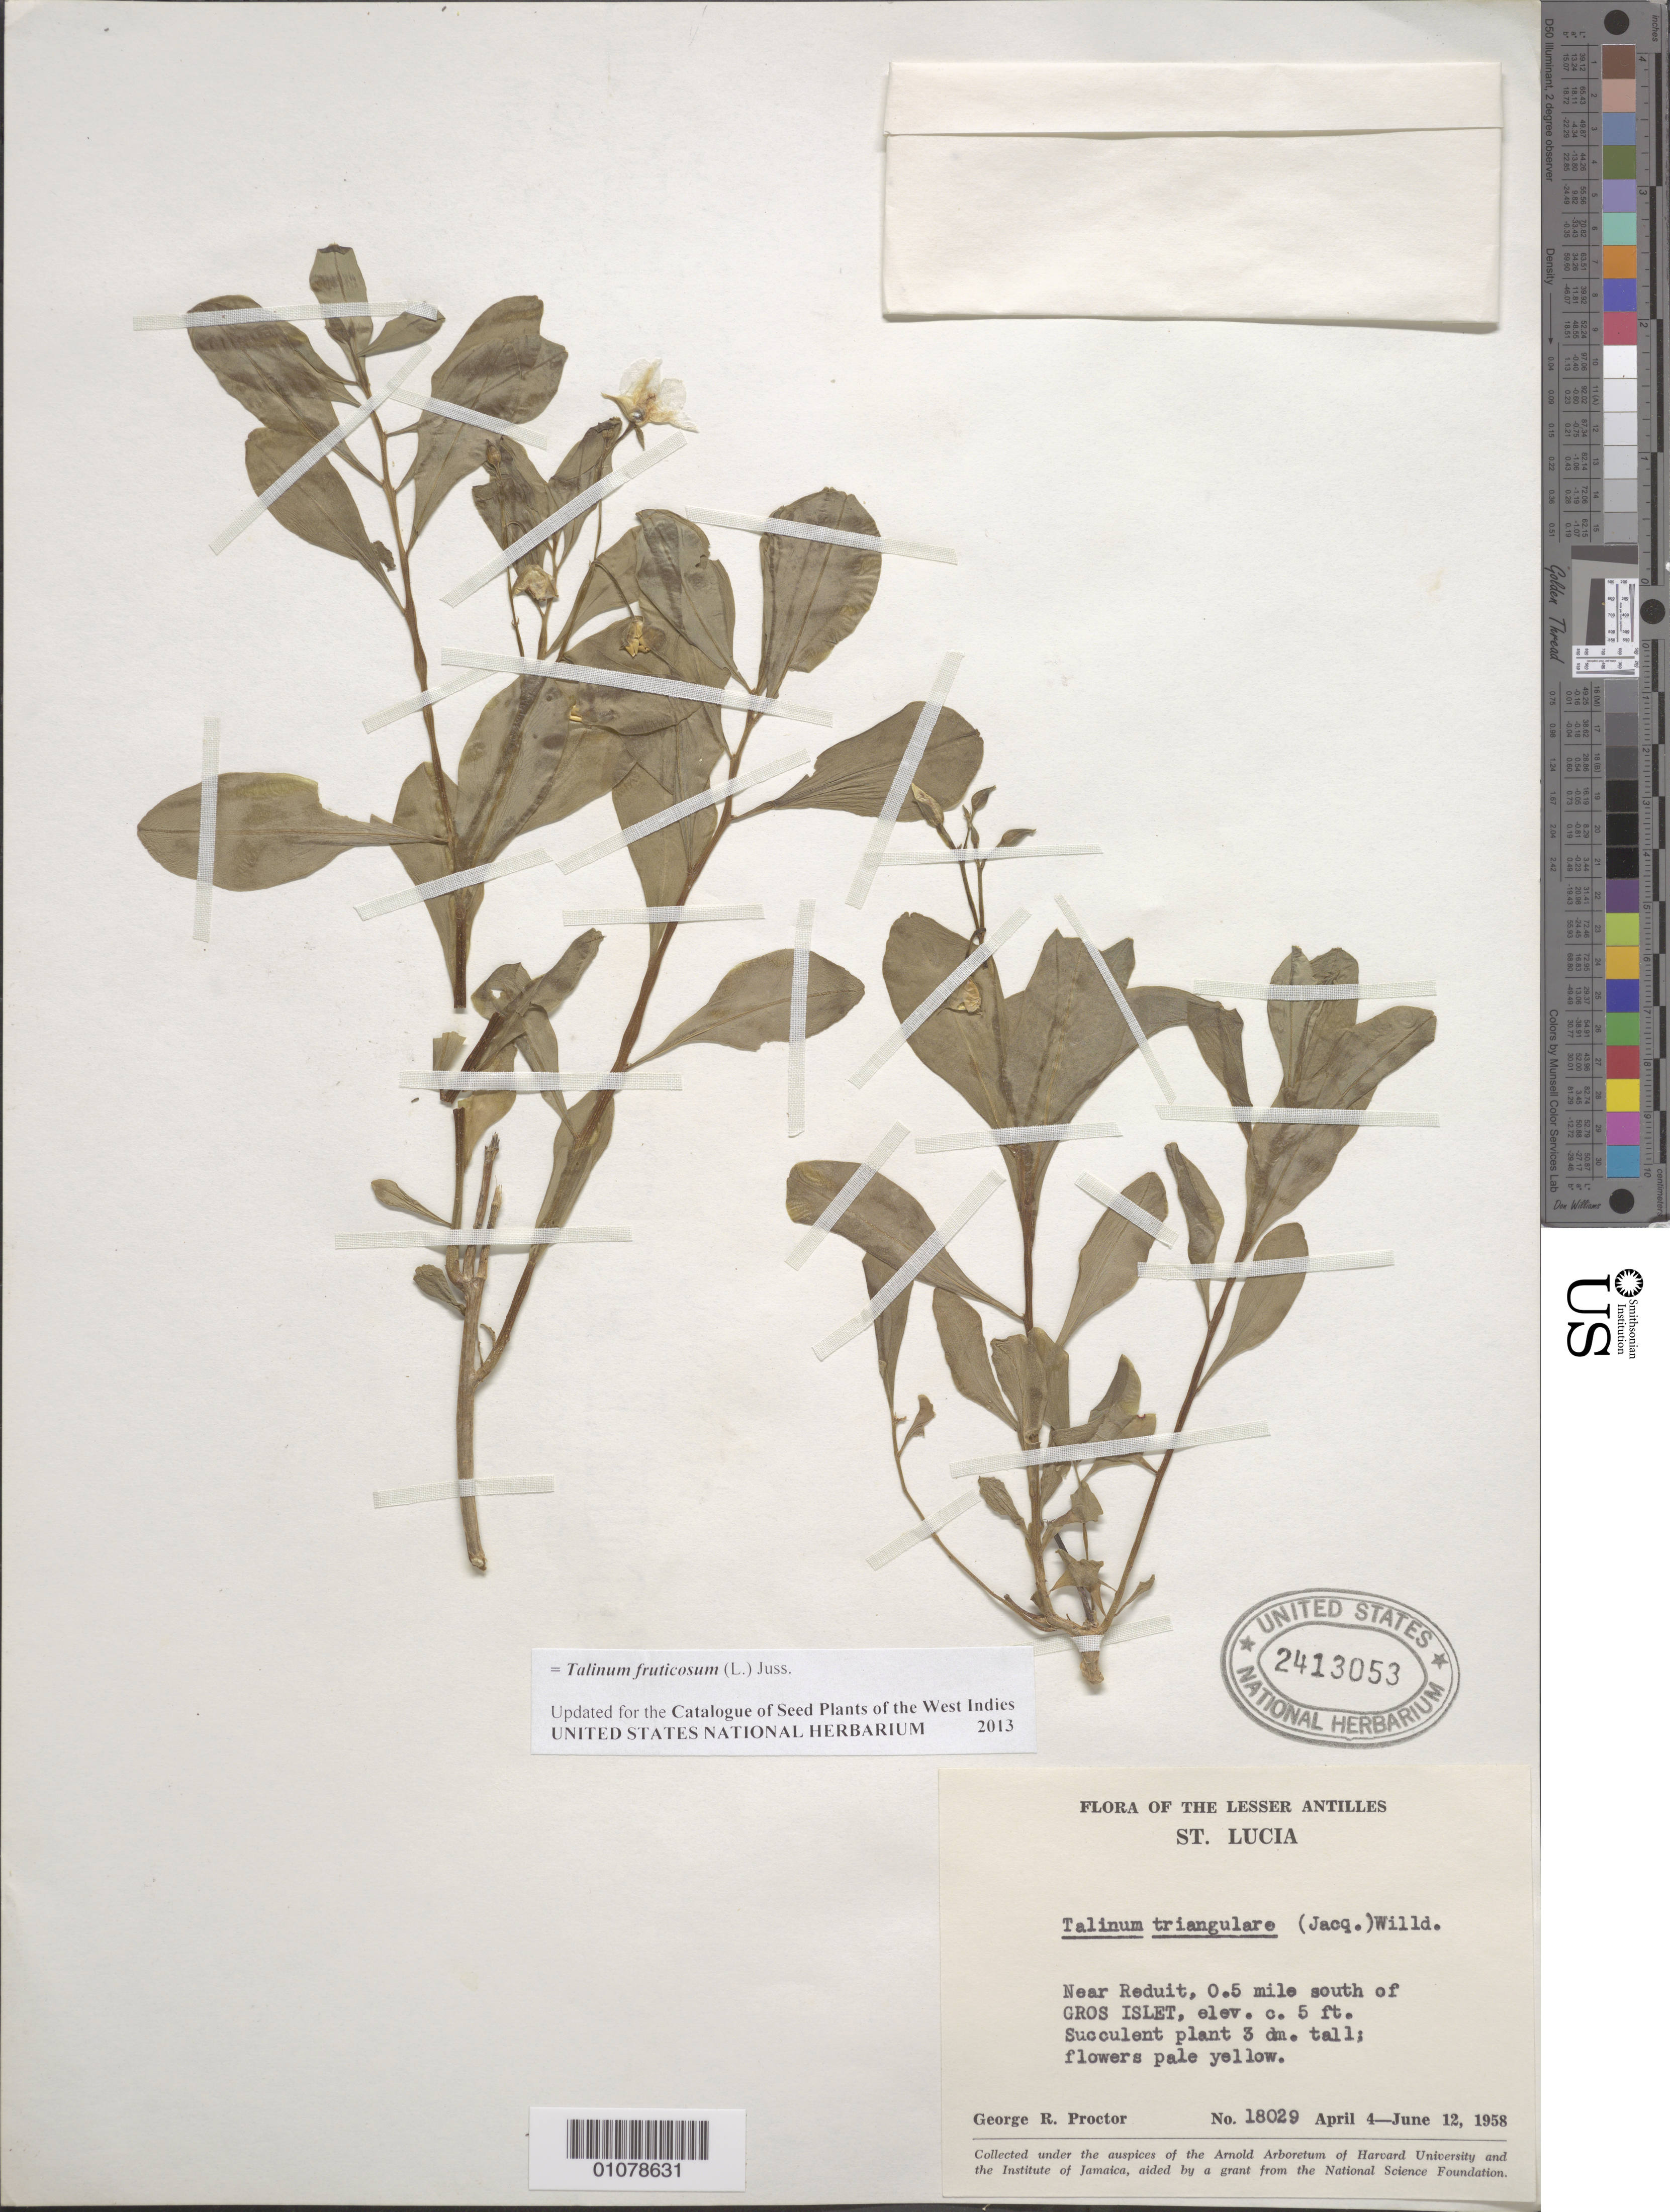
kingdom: Plantae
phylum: Tracheophyta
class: Magnoliopsida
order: Caryophyllales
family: Talinaceae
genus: Talinum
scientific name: Talinum fruticosum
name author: (L.) Juss.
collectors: G. R. Proctor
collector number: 18029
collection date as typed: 04 Apr 1958 to 12 Jun 1958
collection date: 1958-04-04/1958-06-12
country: St. Lucia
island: St. Lucia I.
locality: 0.5 mile S of Gros Islet, near Reduit.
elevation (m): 2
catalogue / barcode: US 2413053